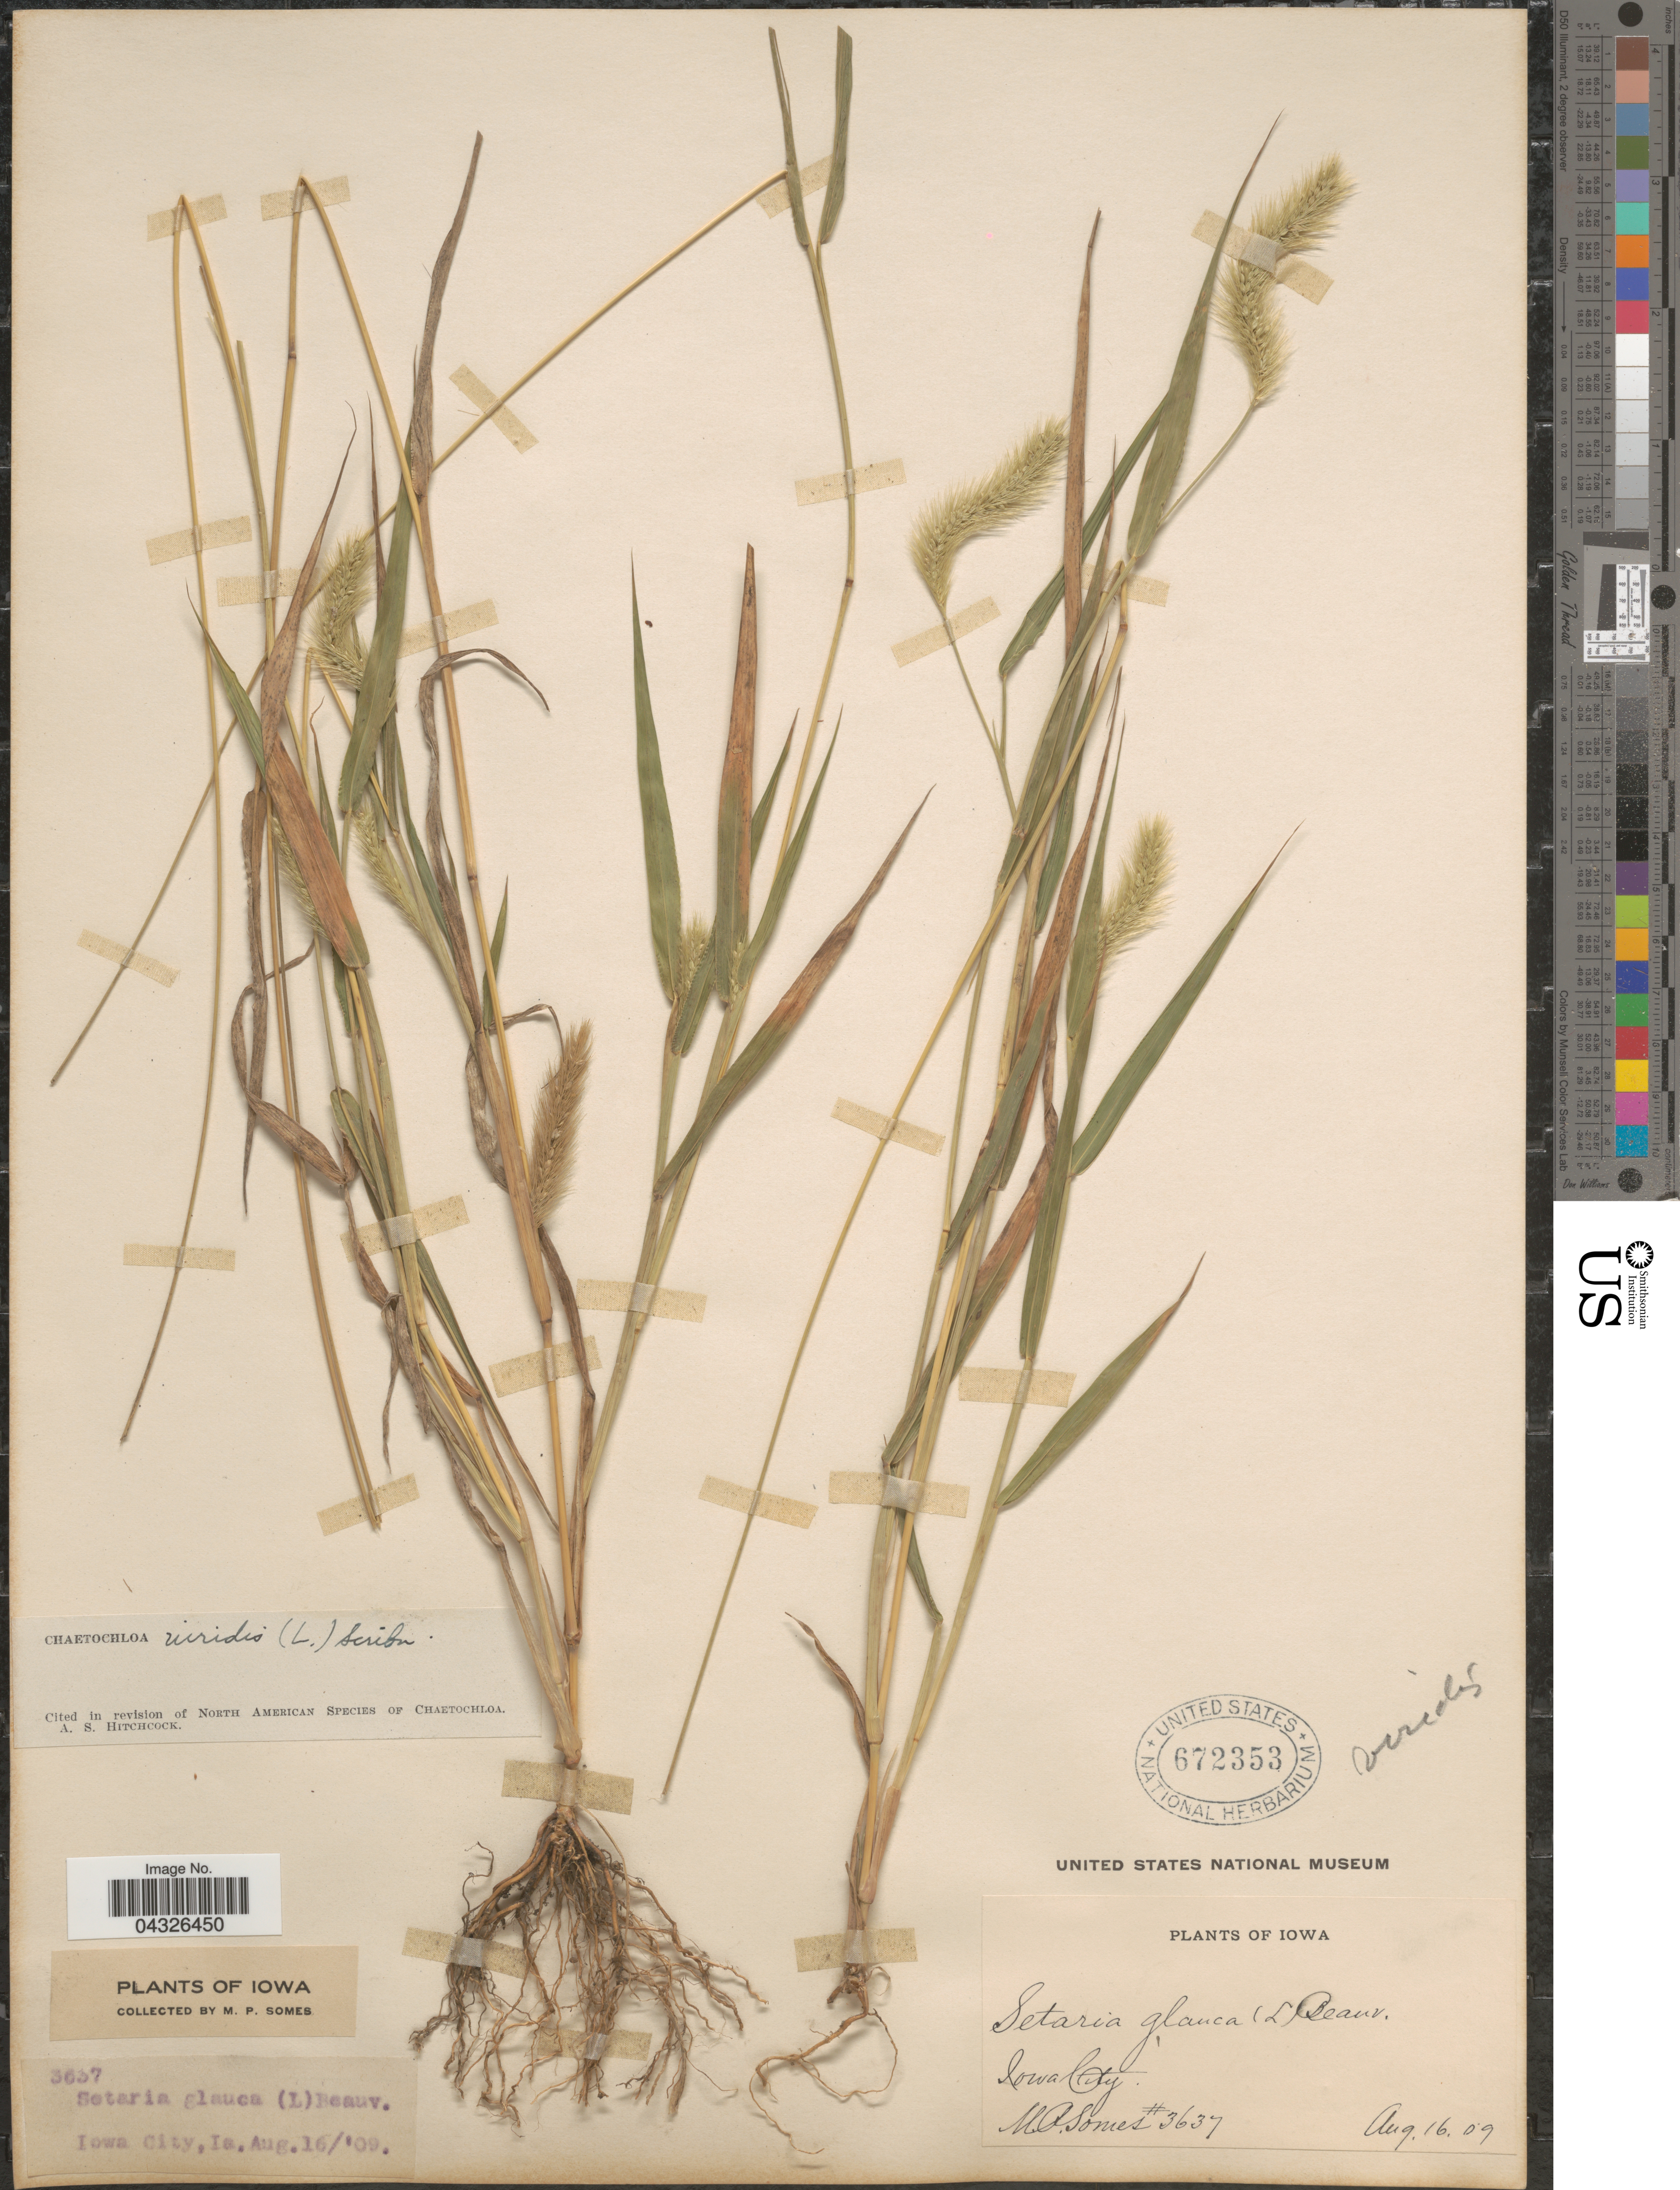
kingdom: Plantae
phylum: Tracheophyta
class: Liliopsida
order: Poales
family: Poaceae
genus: Setaria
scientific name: Setaria viridis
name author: (L.) P. Beauv.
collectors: M. Somes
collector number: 3637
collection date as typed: Transcribed d/m/y: 16/8/9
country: United States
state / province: Iowa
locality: Iowa City.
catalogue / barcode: US 672353